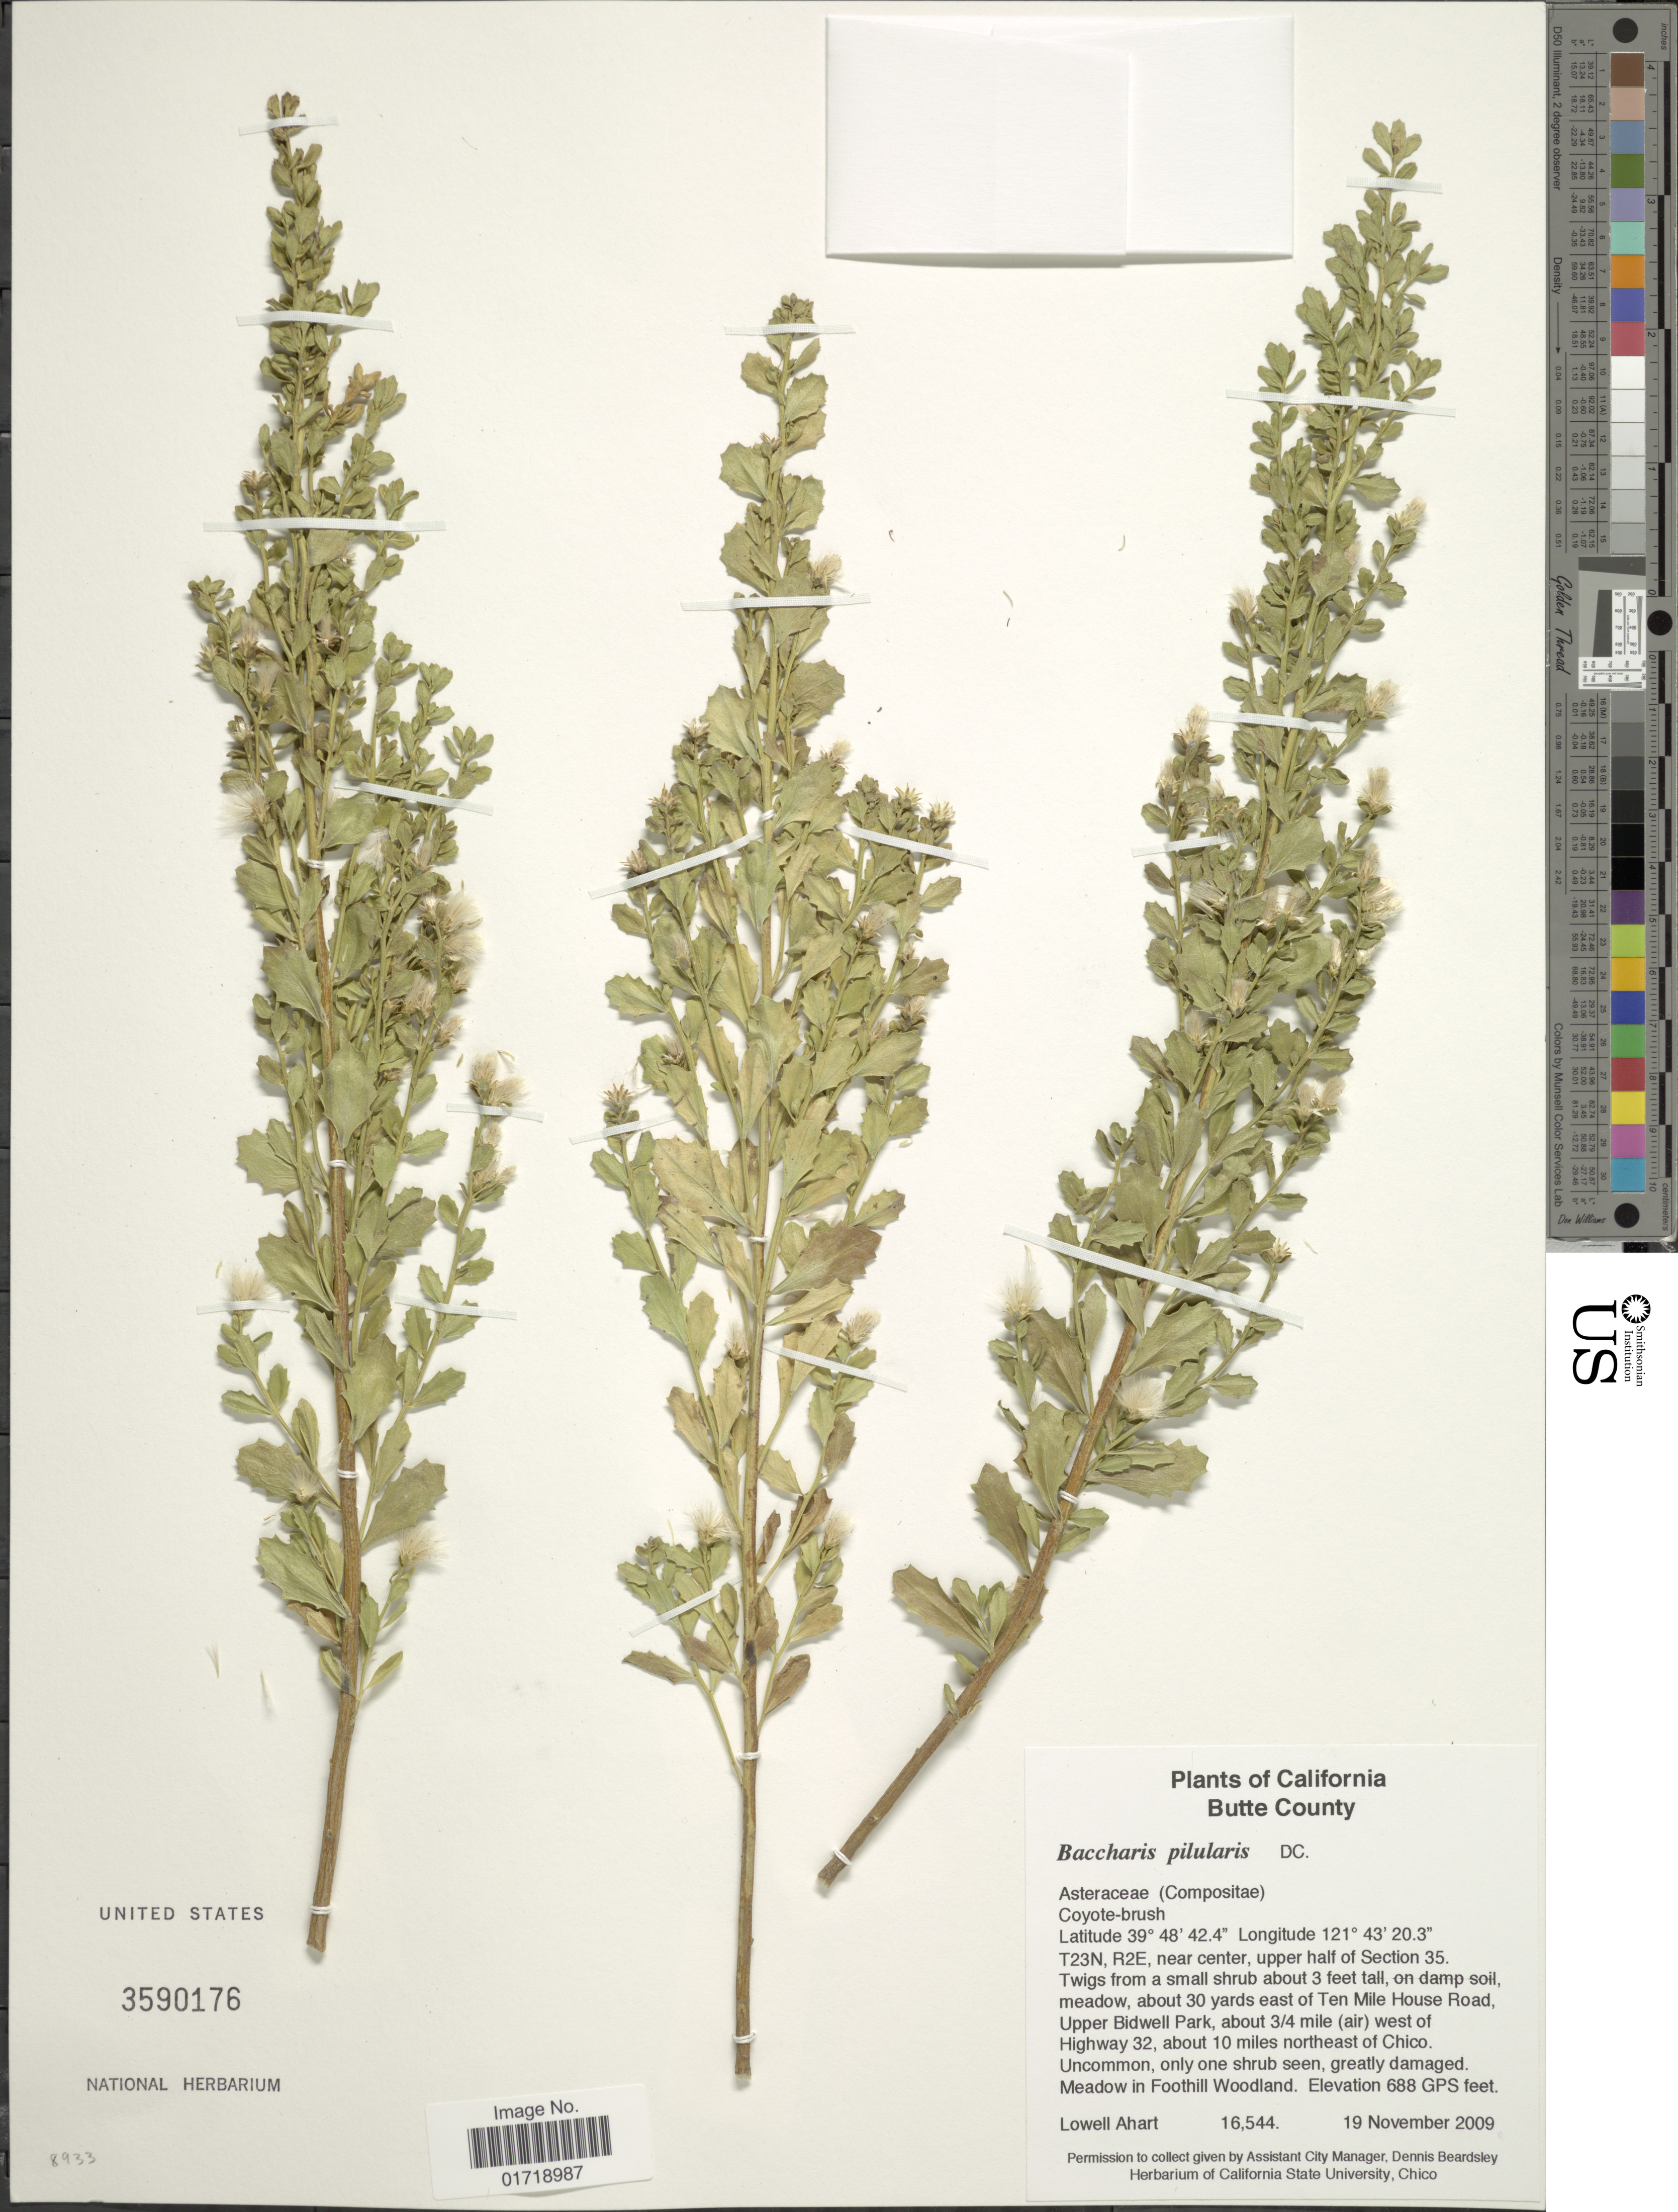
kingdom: Plantae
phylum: Tracheophyta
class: Magnoliopsida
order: Asterales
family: Asteraceae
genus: Baccharis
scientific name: Baccharis pilularis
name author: DC.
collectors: L. Ahart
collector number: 16544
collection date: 2009-11-19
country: United States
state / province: California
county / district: Butte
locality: Butte County, T23N, R2E, near center, upper half of Section 35, on damp soil meadow, about 30 yards east of Ten Mile House Road, Upper Bidwell Park, about 3/4 mile (air) west of Highway 32, about 10 miles northeast of Chico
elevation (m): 210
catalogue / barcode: US 3590176